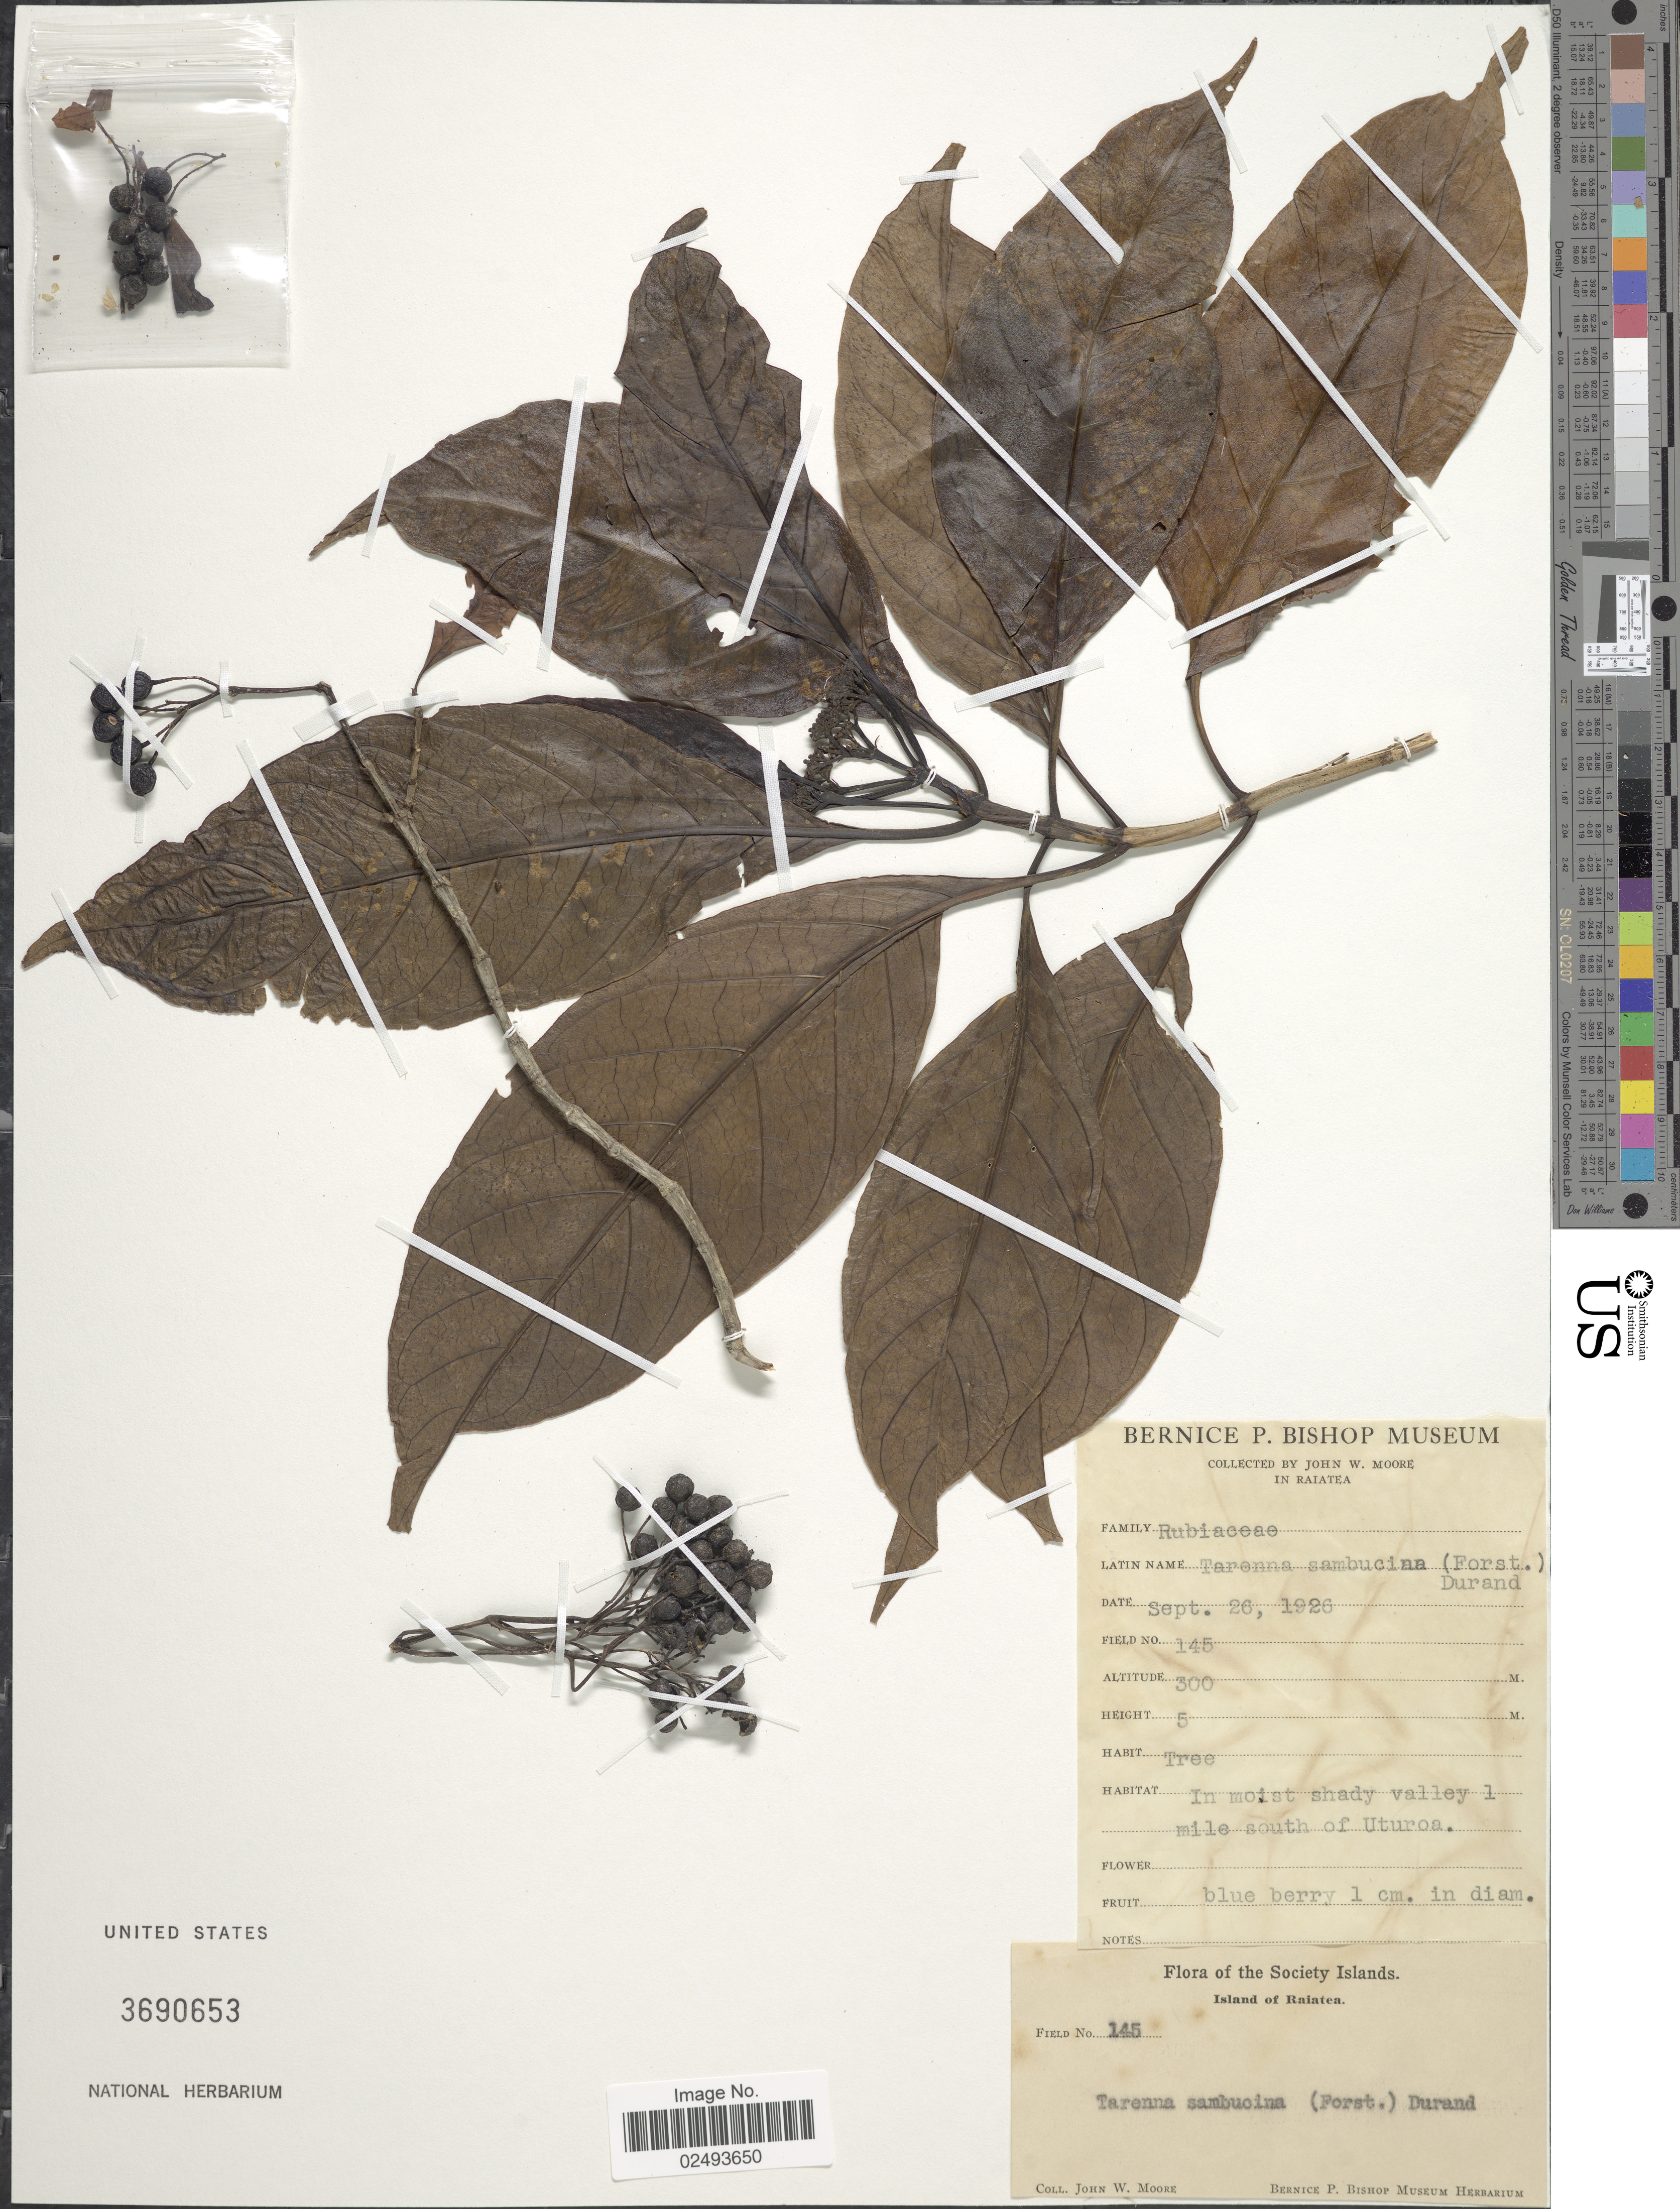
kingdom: Plantae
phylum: Tracheophyta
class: Magnoliopsida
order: Gentianales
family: Rubiaceae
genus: Tarenna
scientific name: Tarenna sambucina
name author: (G. Forst.) Drake ex Durand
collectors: J. Moore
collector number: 145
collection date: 1926-09-26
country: French Polynesia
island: Raiatea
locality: Island of Raiatea, 1 mile south of Uturoa, The Society Islands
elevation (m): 300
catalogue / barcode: US 3690653